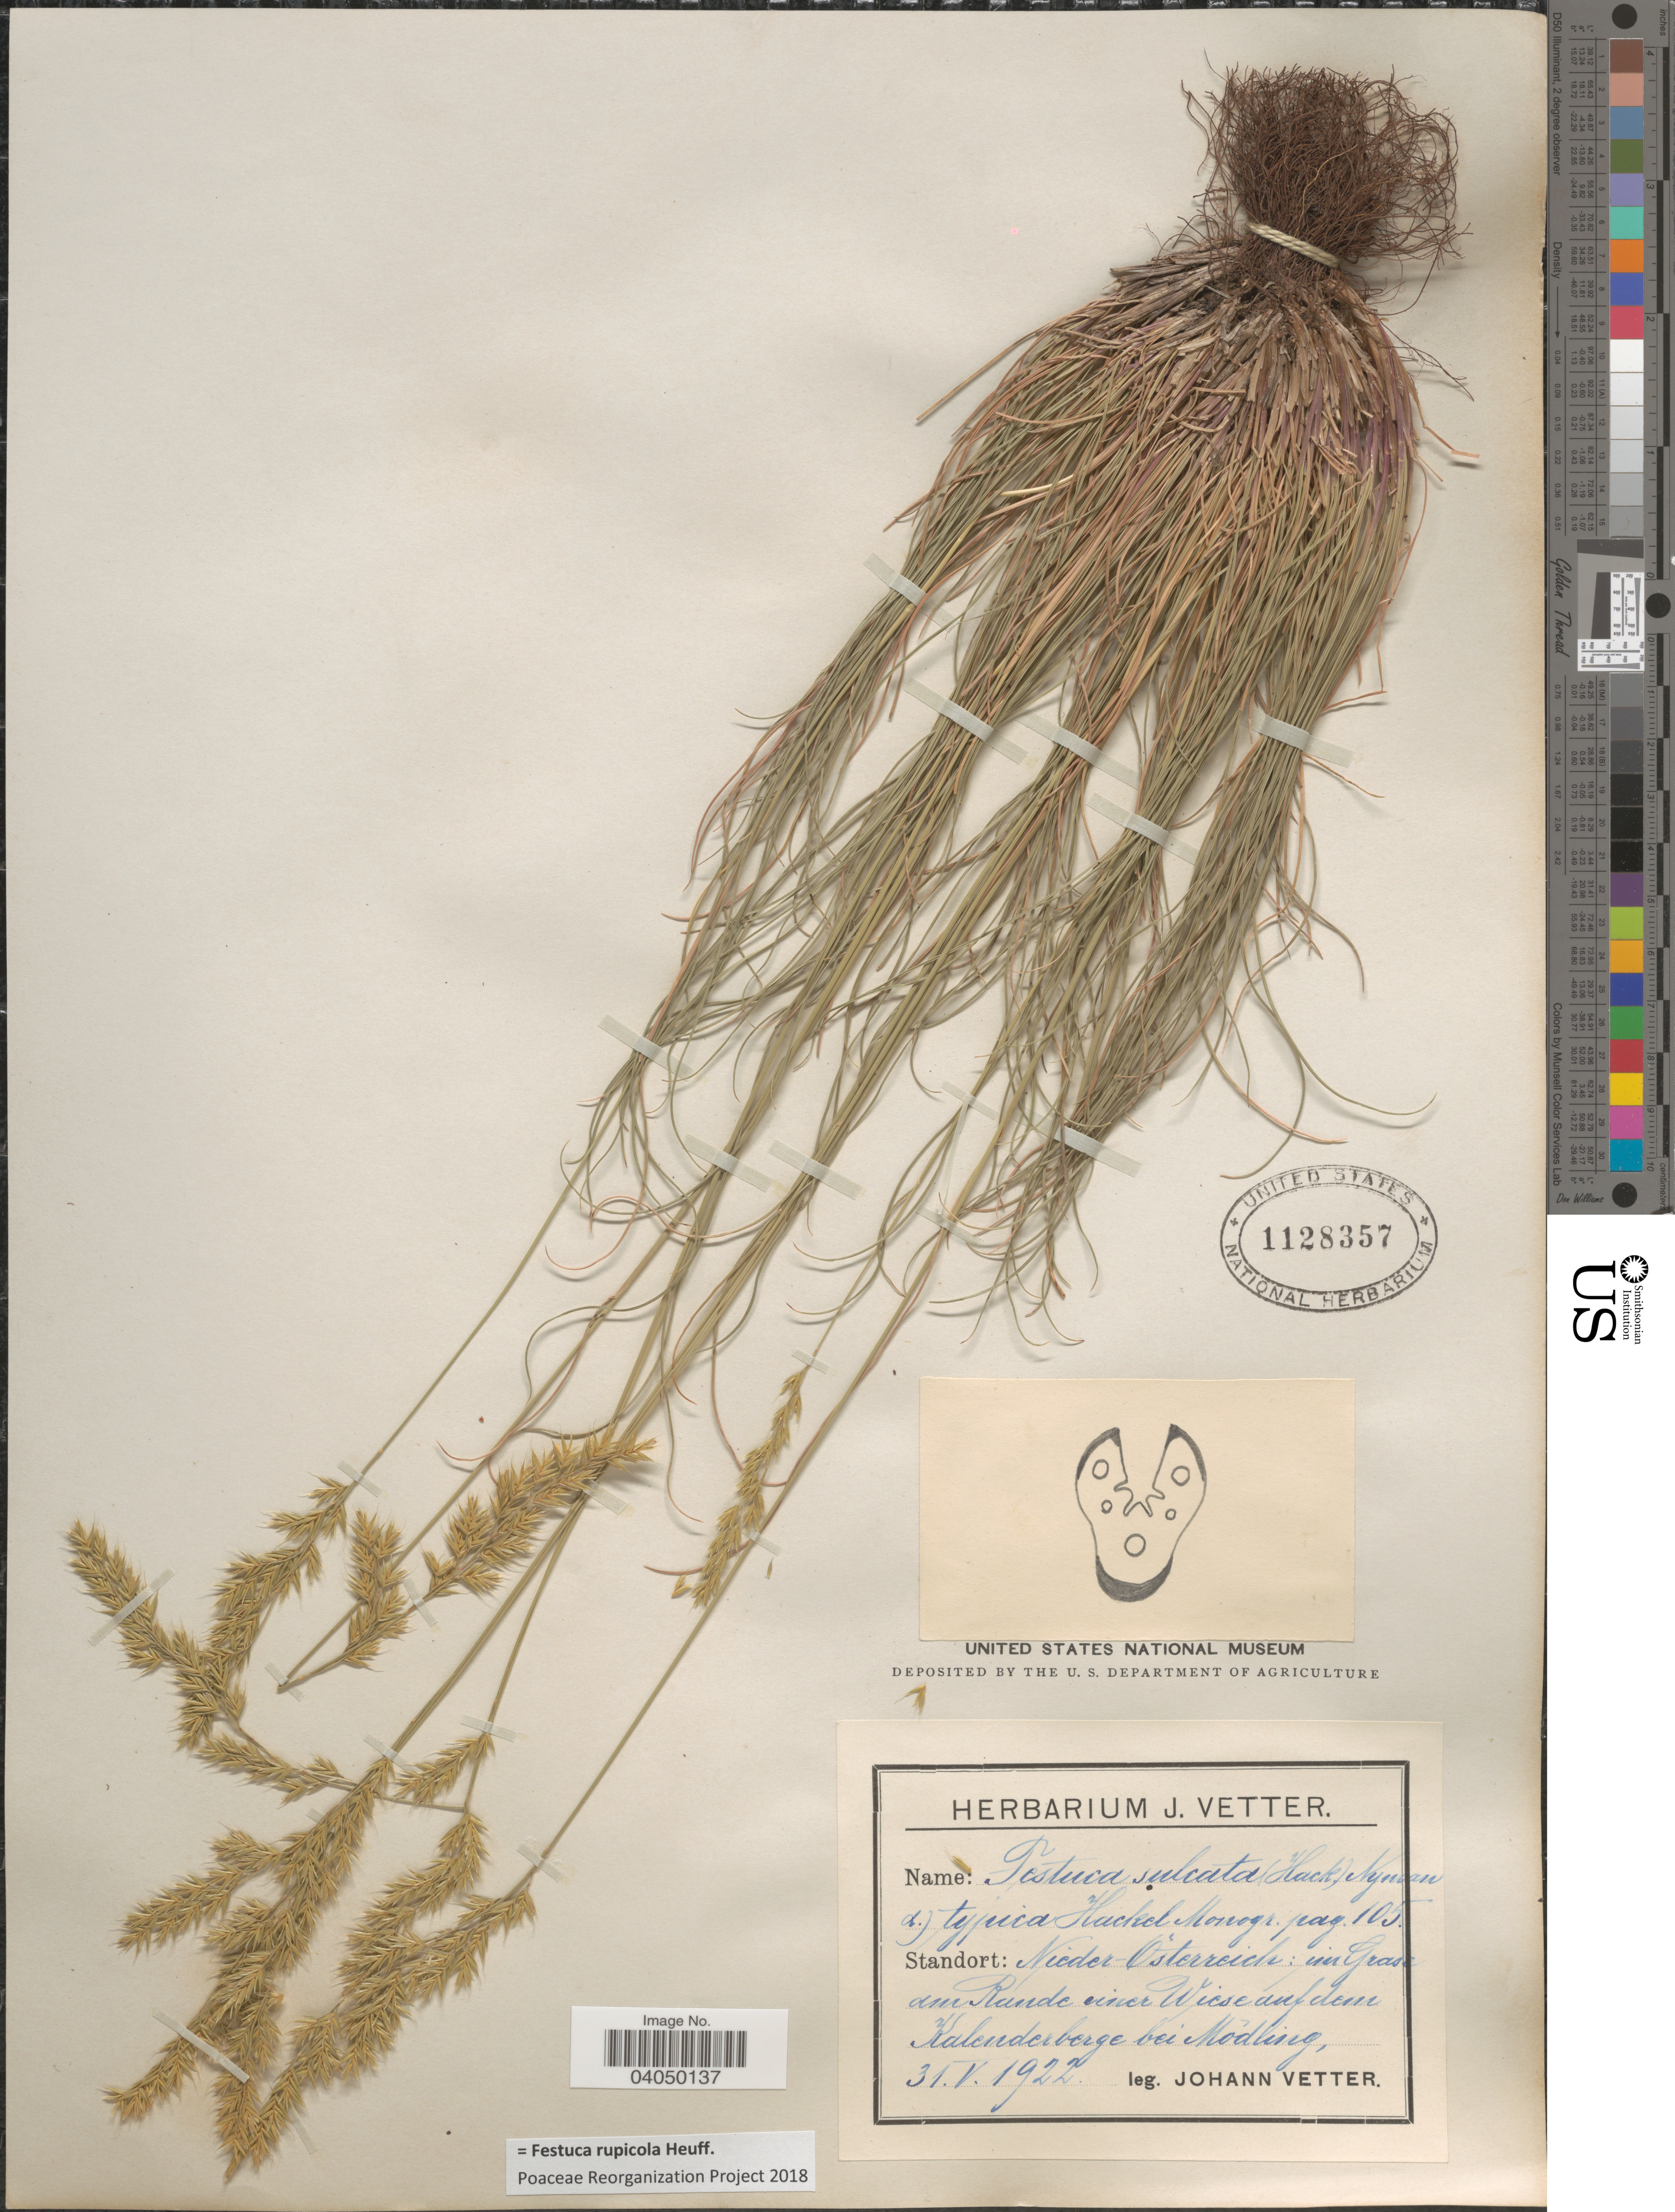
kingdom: Plantae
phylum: Tracheophyta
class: Liliopsida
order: Poales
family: Poaceae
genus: Festuca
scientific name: Festuca rupicola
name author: Heuff.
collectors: J. Vetter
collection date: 1922-05-31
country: Austria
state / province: Niederosterreich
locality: Im Grase am Rande einer Wiese auf dem Kalenderberge bei Môdling.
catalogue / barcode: US 1128357